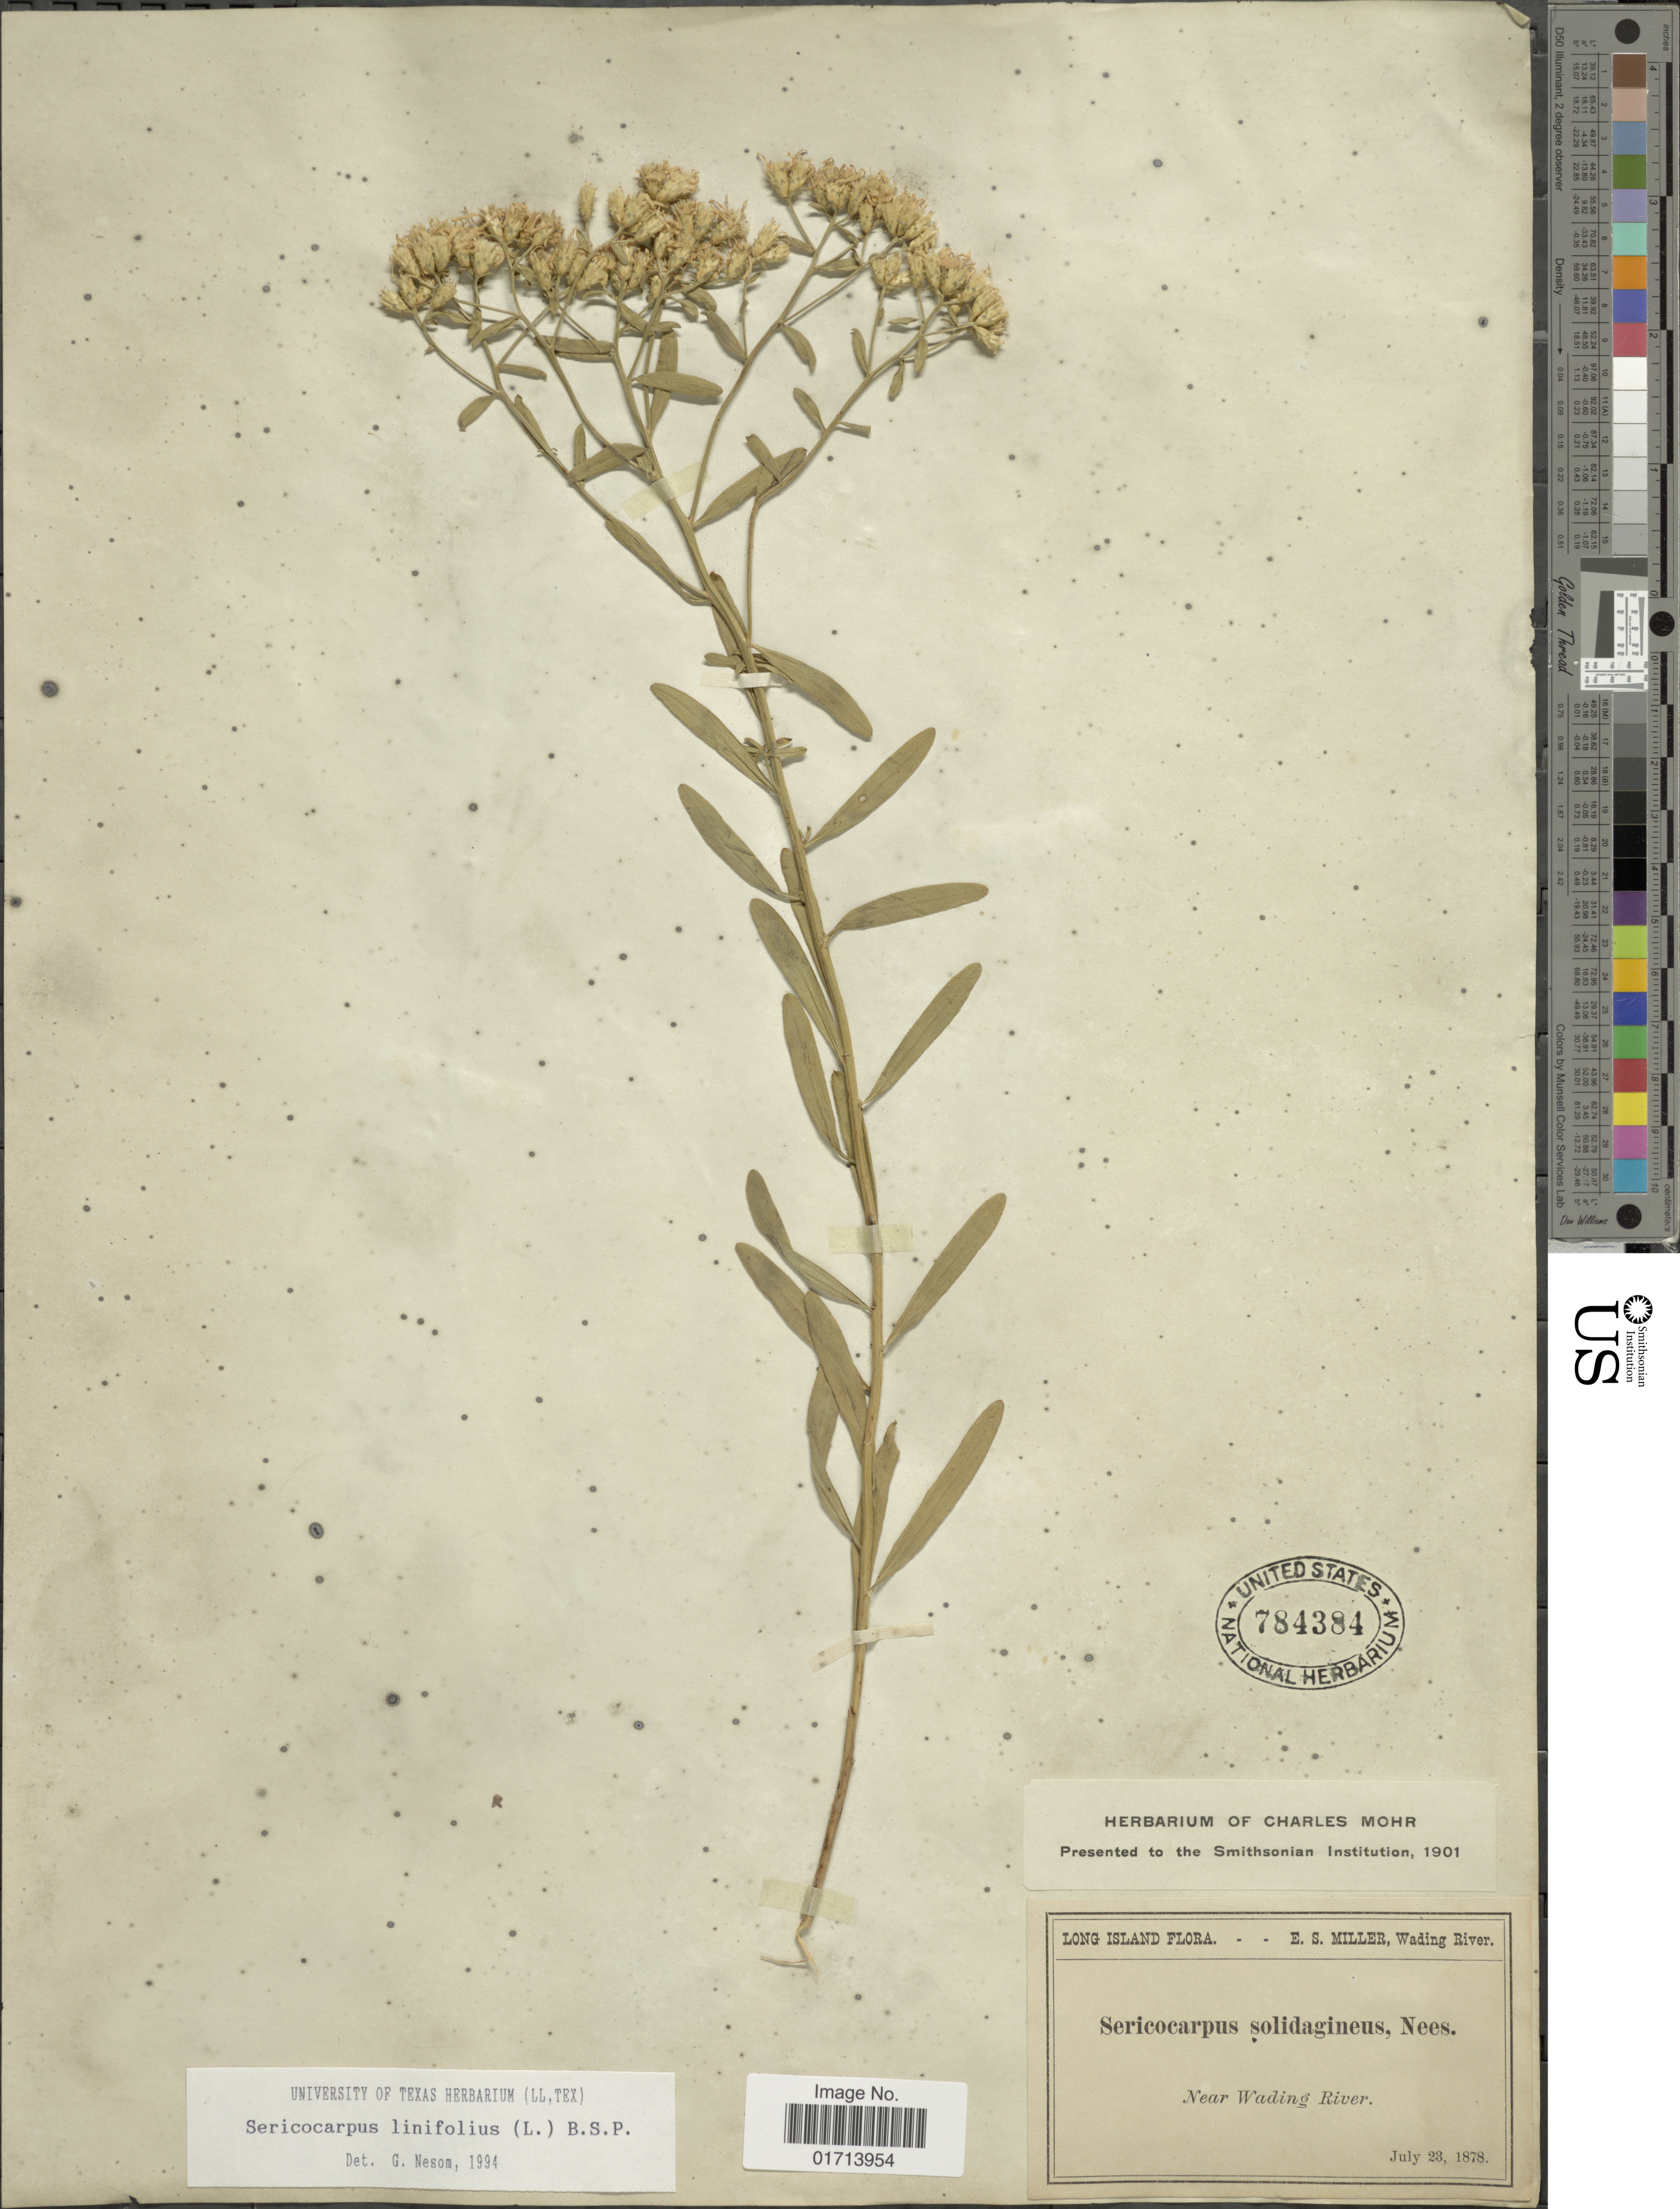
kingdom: Plantae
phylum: Tracheophyta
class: Magnoliopsida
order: Asterales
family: Asteraceae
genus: Sericocarpus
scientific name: Sericocarpus linifolius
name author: (L.) Britton, Stearns & Poggenb.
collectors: E. S. Miller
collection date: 1878-07-23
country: United States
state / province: New York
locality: Long Island, near Wading River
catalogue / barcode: US 784384